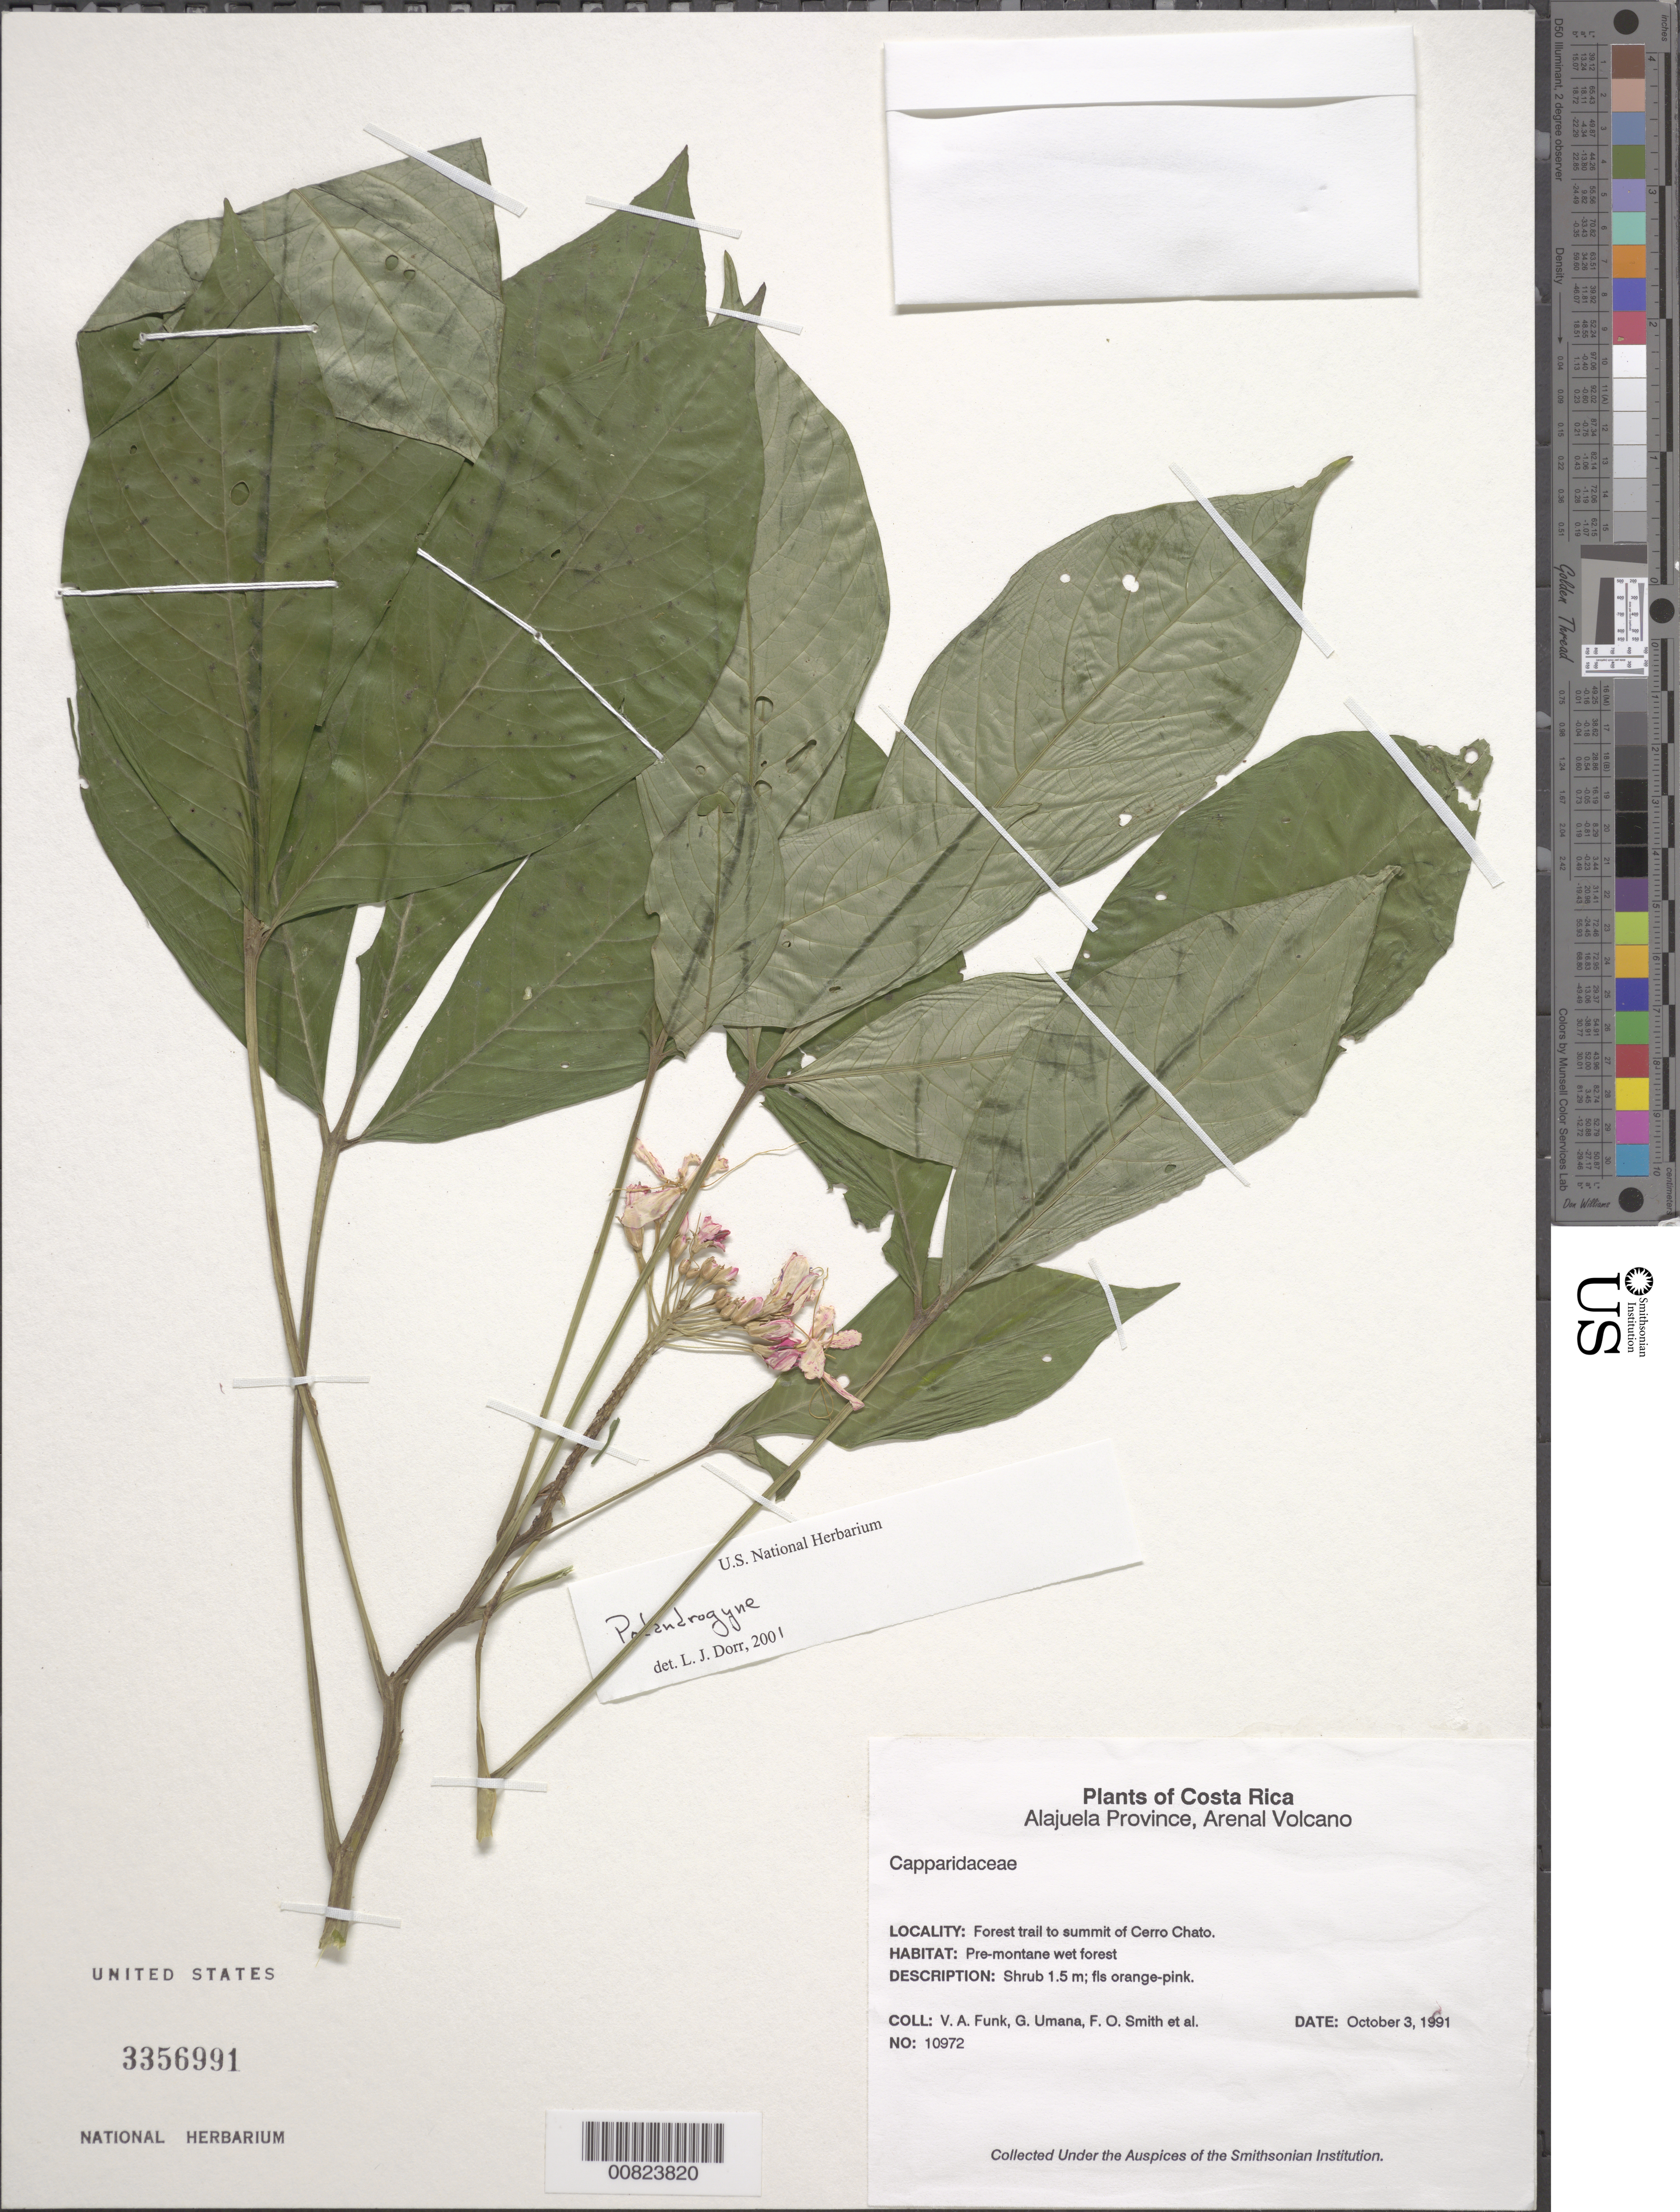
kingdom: Plantae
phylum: Tracheophyta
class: Magnoliopsida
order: Brassicales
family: Cleomaceae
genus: Podandrogyne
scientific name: Podandrogyne sp.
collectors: V. Funk, G. Umana, F. Smith & et al.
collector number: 10972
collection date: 1991-10-03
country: Costa Rica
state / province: Alajuela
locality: Arenal Volcano. Forest trail to summit of Cerro Chato.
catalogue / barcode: US 3356991